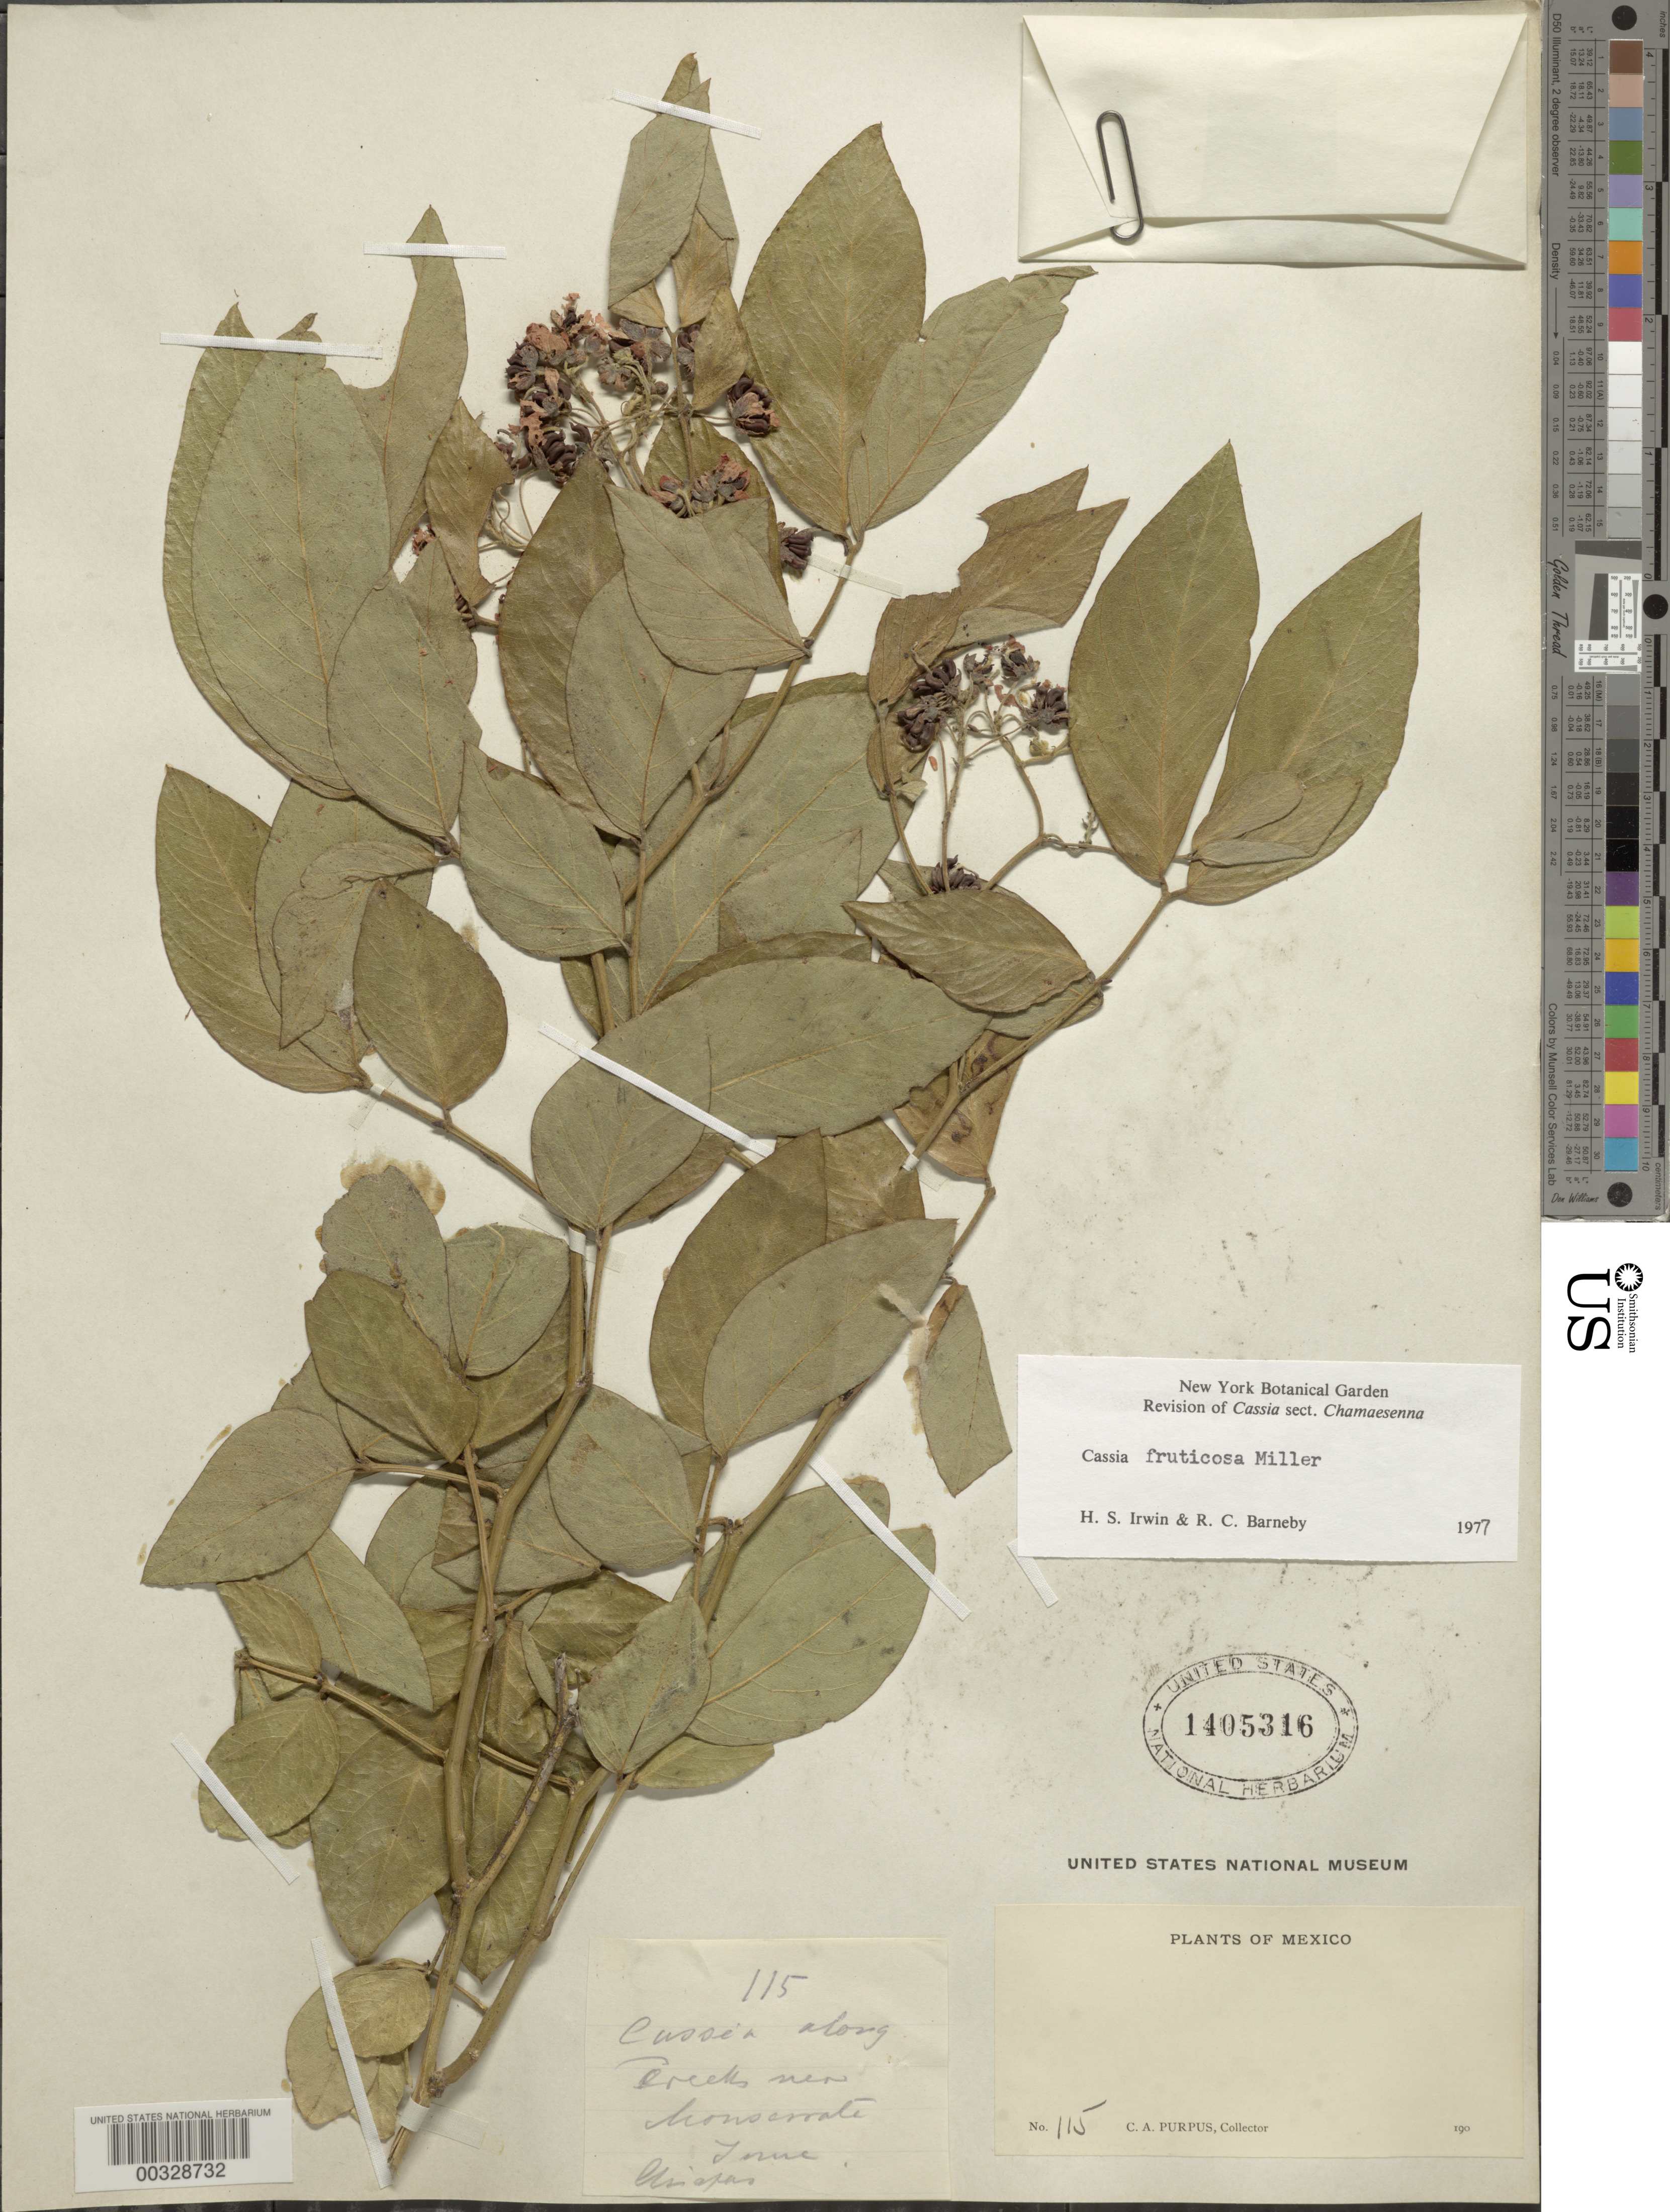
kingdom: Plantae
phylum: Tracheophyta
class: Magnoliopsida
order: Fabales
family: Fabaceae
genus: Senna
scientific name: Senna fruticosa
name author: (Benth.) H.S. Irwin & Barneby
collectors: C. A. Purpus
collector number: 115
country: Mexico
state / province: Chiapas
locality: Near Monserrate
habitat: Along creek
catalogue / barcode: US 1405316